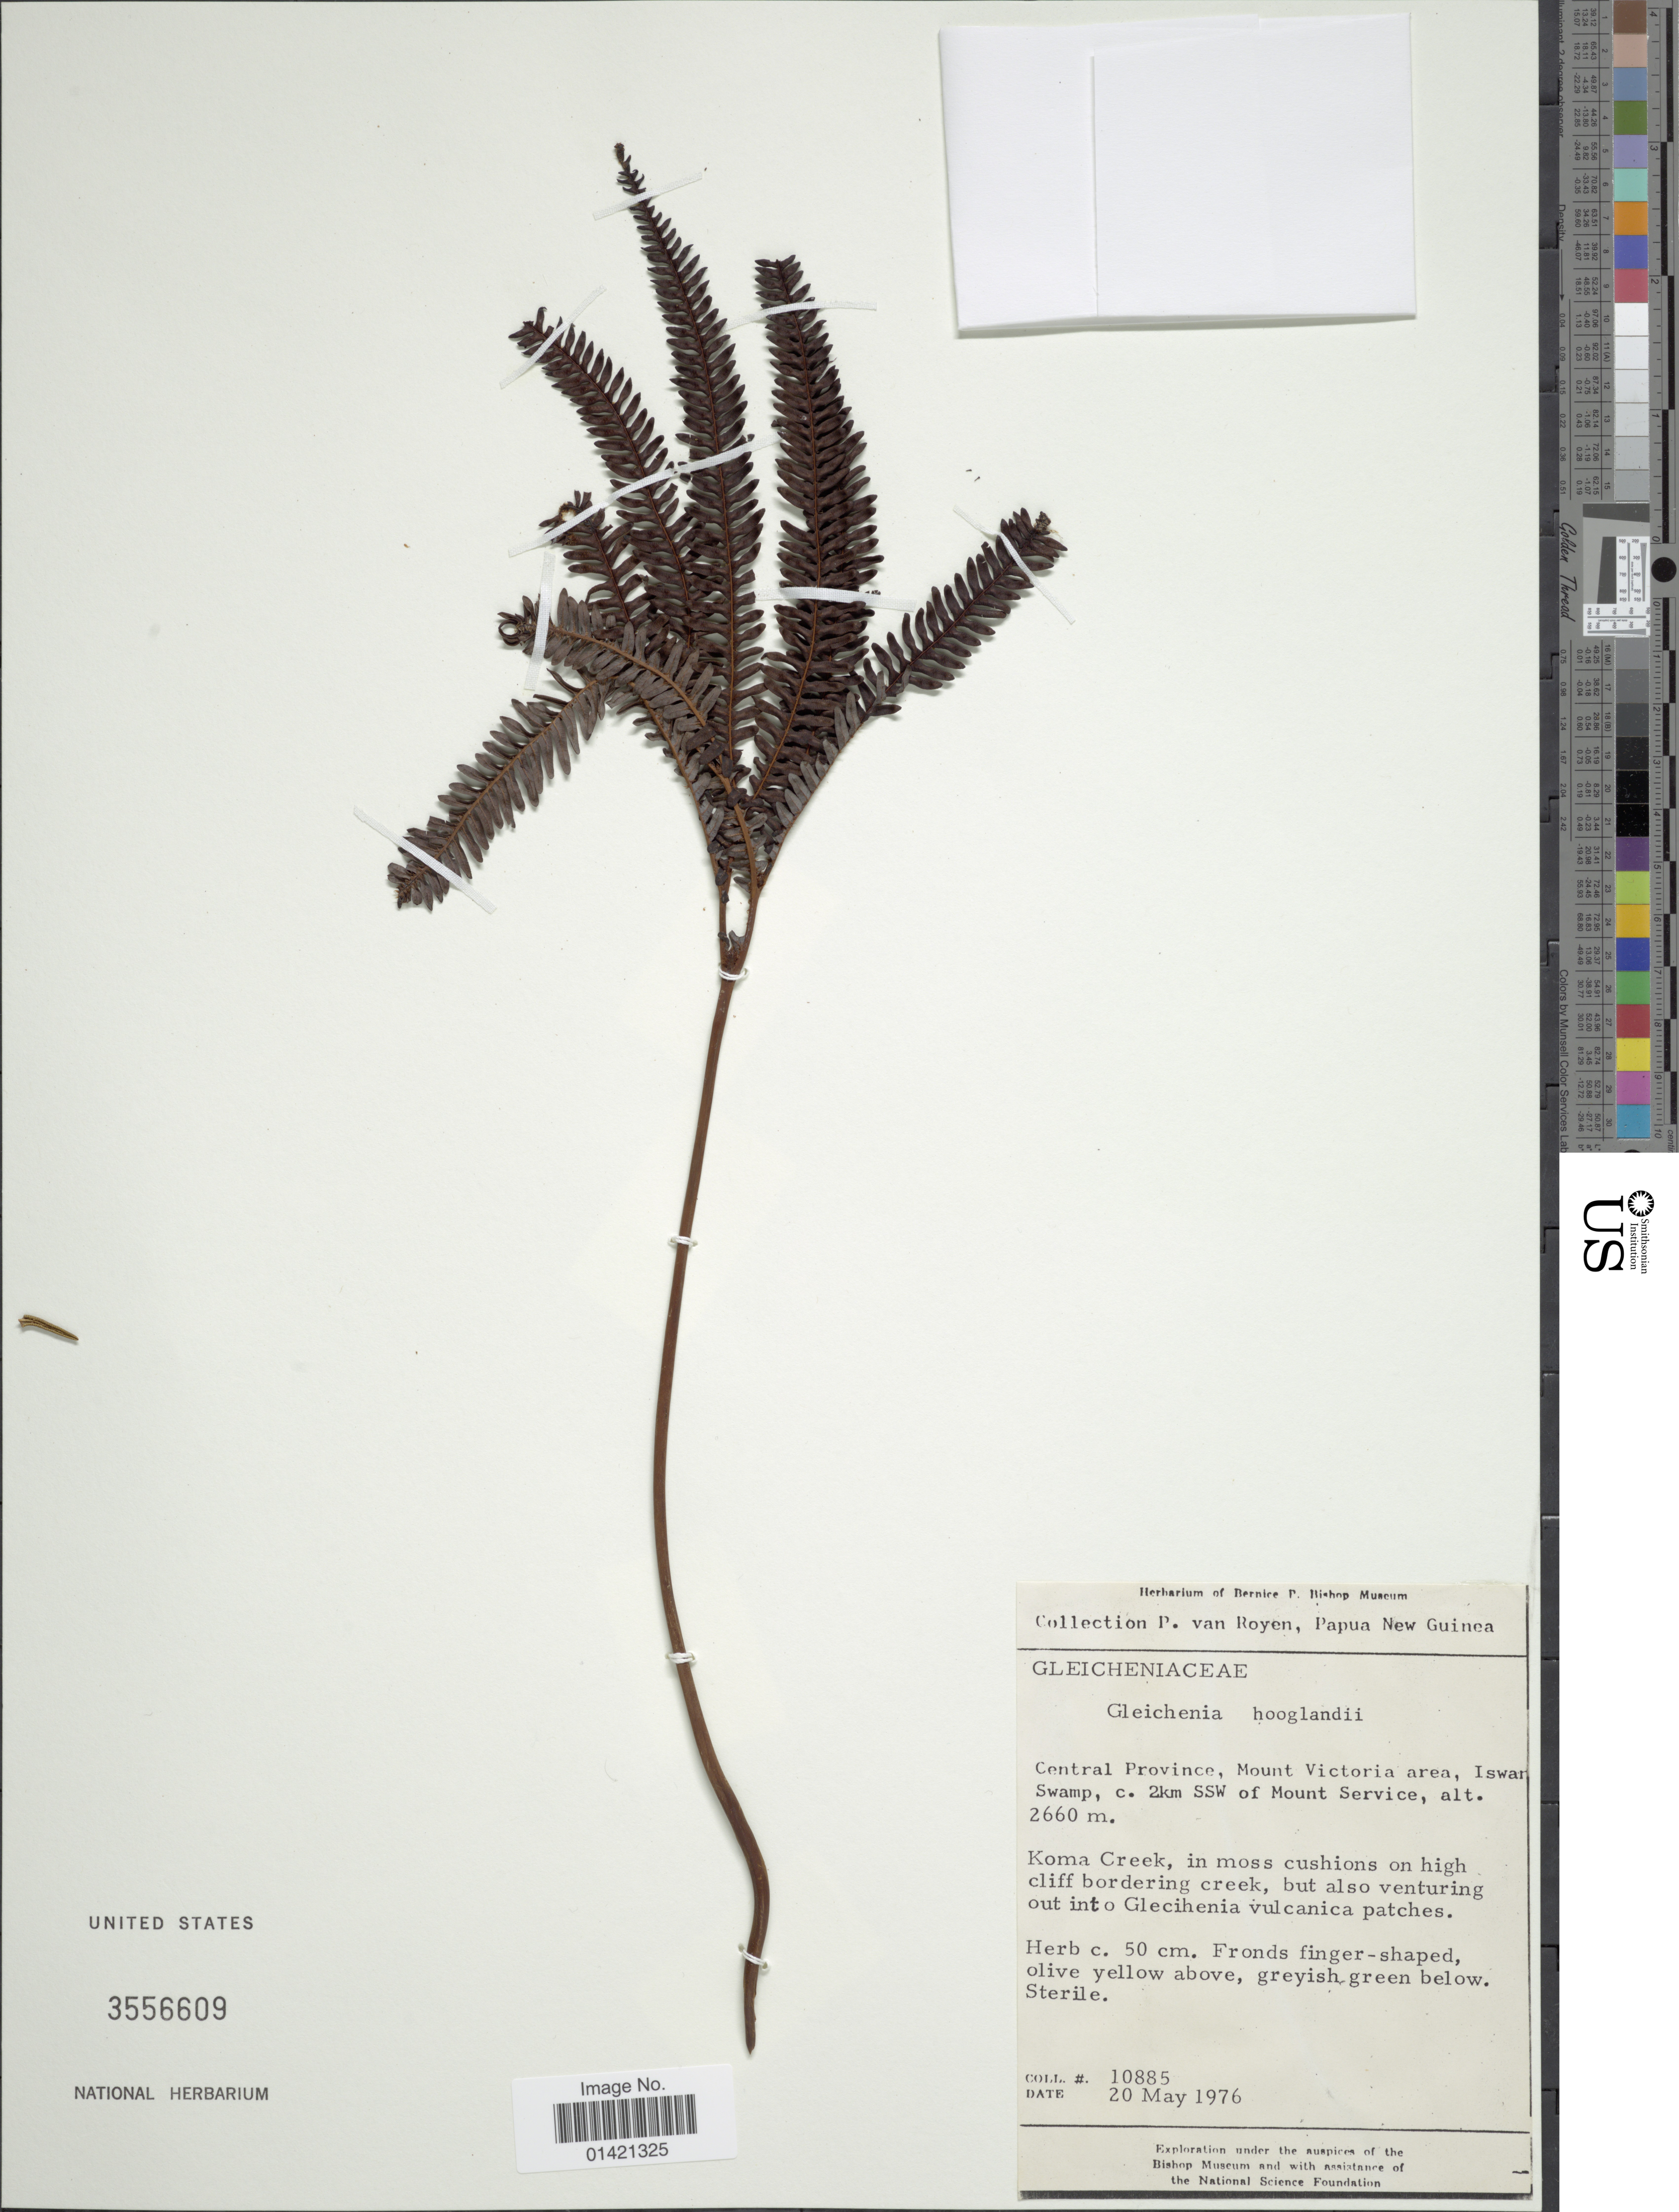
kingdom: Plantae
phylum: Tracheophyta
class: Polypodiopsida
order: Gleicheniales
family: Gleicheniaceae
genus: Gleichenia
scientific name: Gleichenia hooglandii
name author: Holttum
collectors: P. van Royen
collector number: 10885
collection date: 1976-05-20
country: Papua New Guinea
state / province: Central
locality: Central Province, Mount Victoria area, Iswan Swamp, ca. 2km SSW of Mount Service. Koma Creek.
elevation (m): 2660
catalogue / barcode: US 3556609